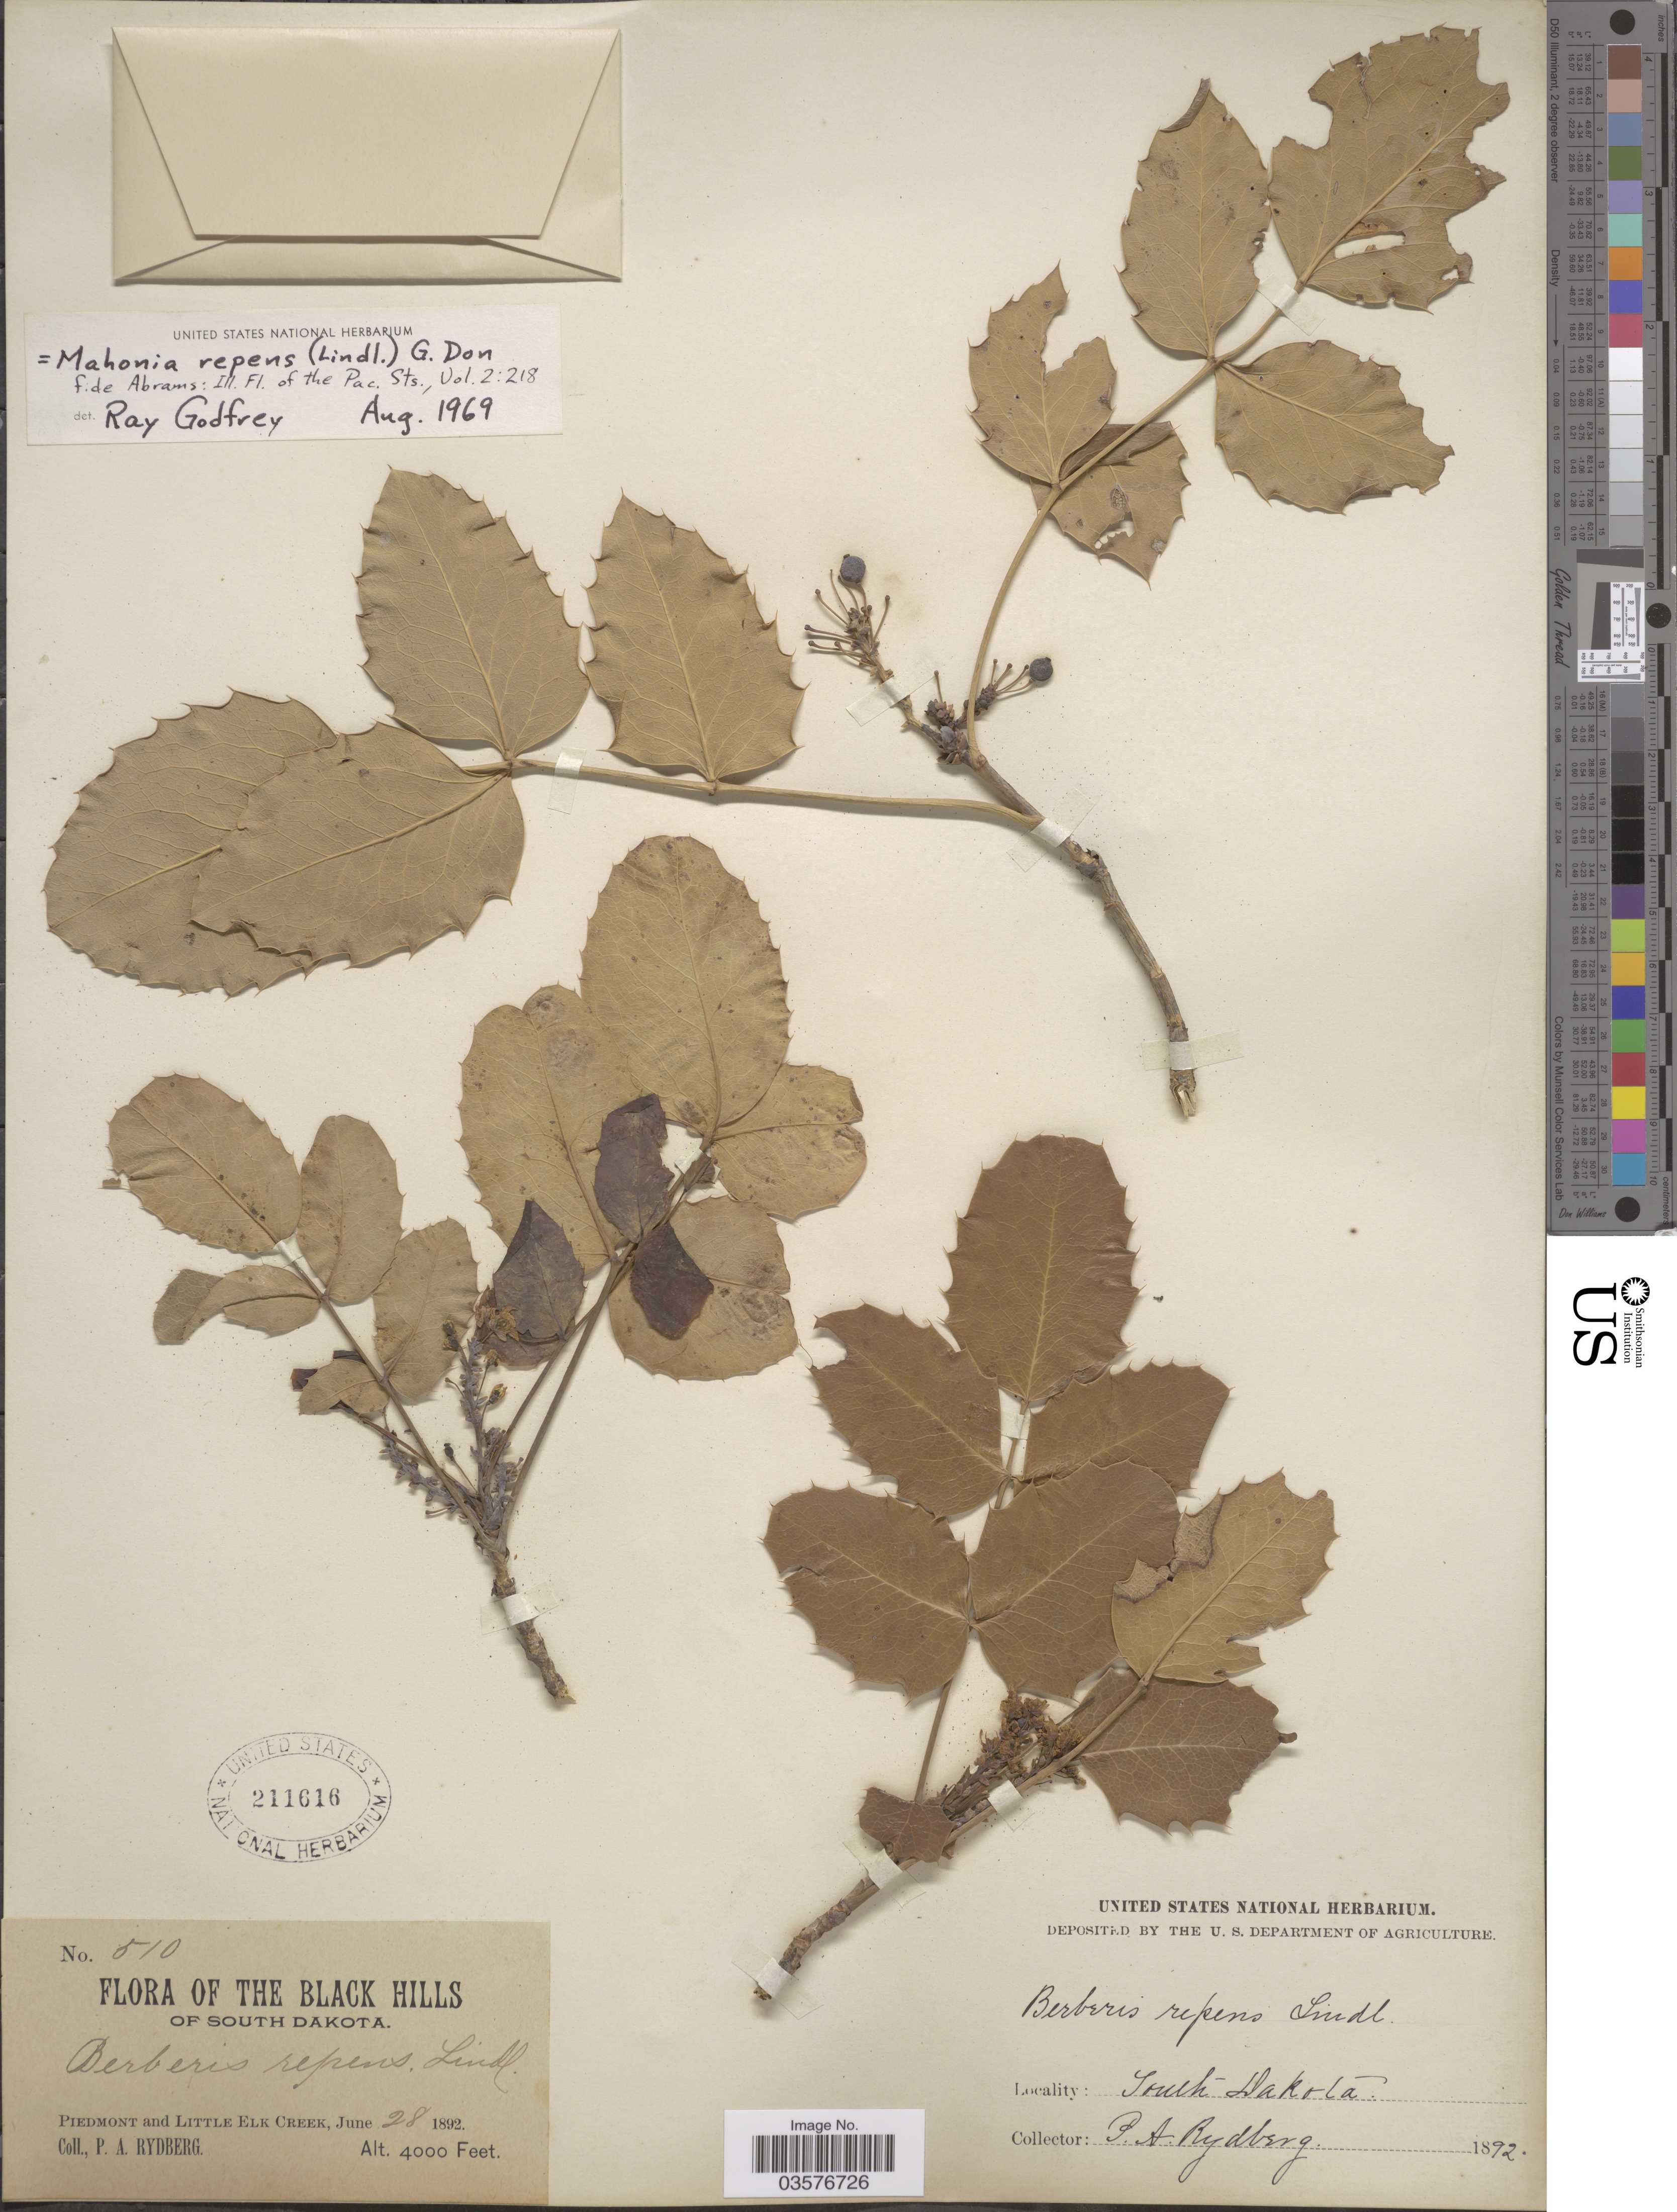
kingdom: Plantae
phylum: Tracheophyta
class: Magnoliopsida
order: Ranunculales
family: Berberidaceae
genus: Mahonia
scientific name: Mahonia repens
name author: (Lindl.) G. Don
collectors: P. A. Rydberg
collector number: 510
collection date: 1892-06-28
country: United States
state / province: South Dakota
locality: The Black Hills. Piedmont and Little Elk Creek.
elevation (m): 1219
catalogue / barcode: US 211616